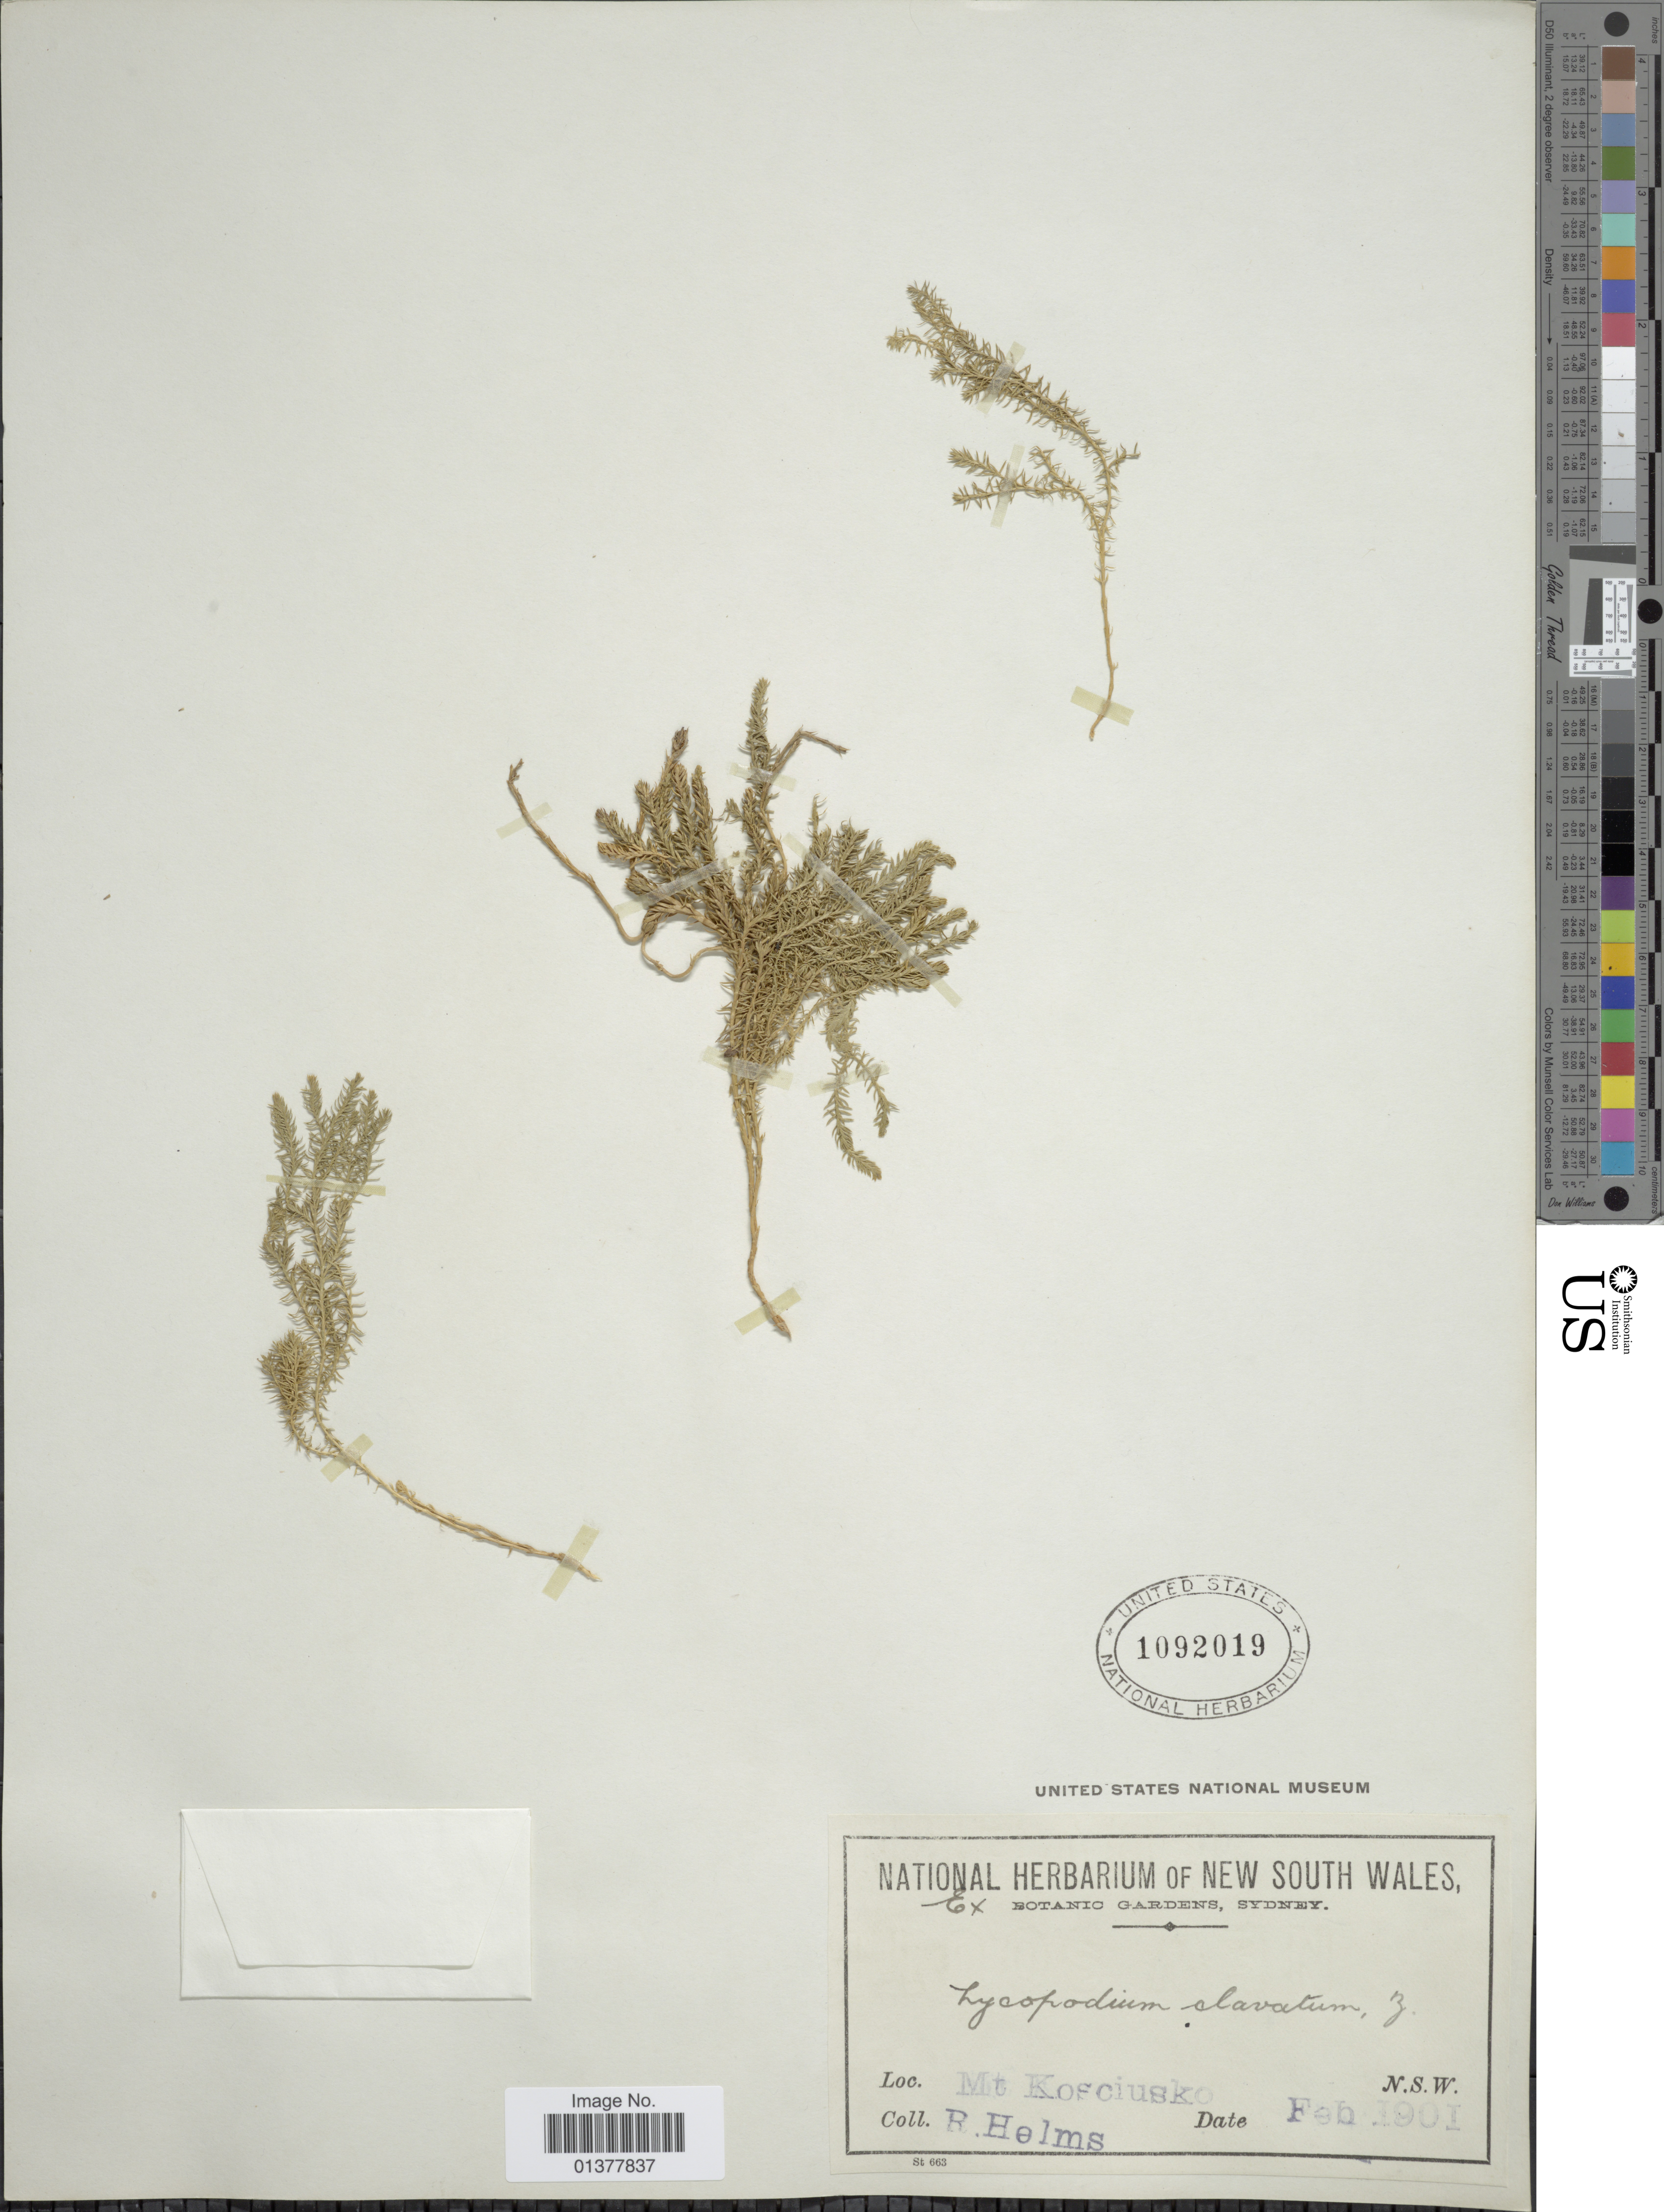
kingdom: Plantae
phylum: Tracheophyta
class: Lycopodiopsida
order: Lycopodiales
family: Lycopodiaceae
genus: Lateristachys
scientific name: Lateristachys lateralis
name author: (R. Br.) Holub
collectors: R. Helms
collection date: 1901-02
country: Australia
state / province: New South Wales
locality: Mt. Kosciusko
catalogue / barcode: US 1092019